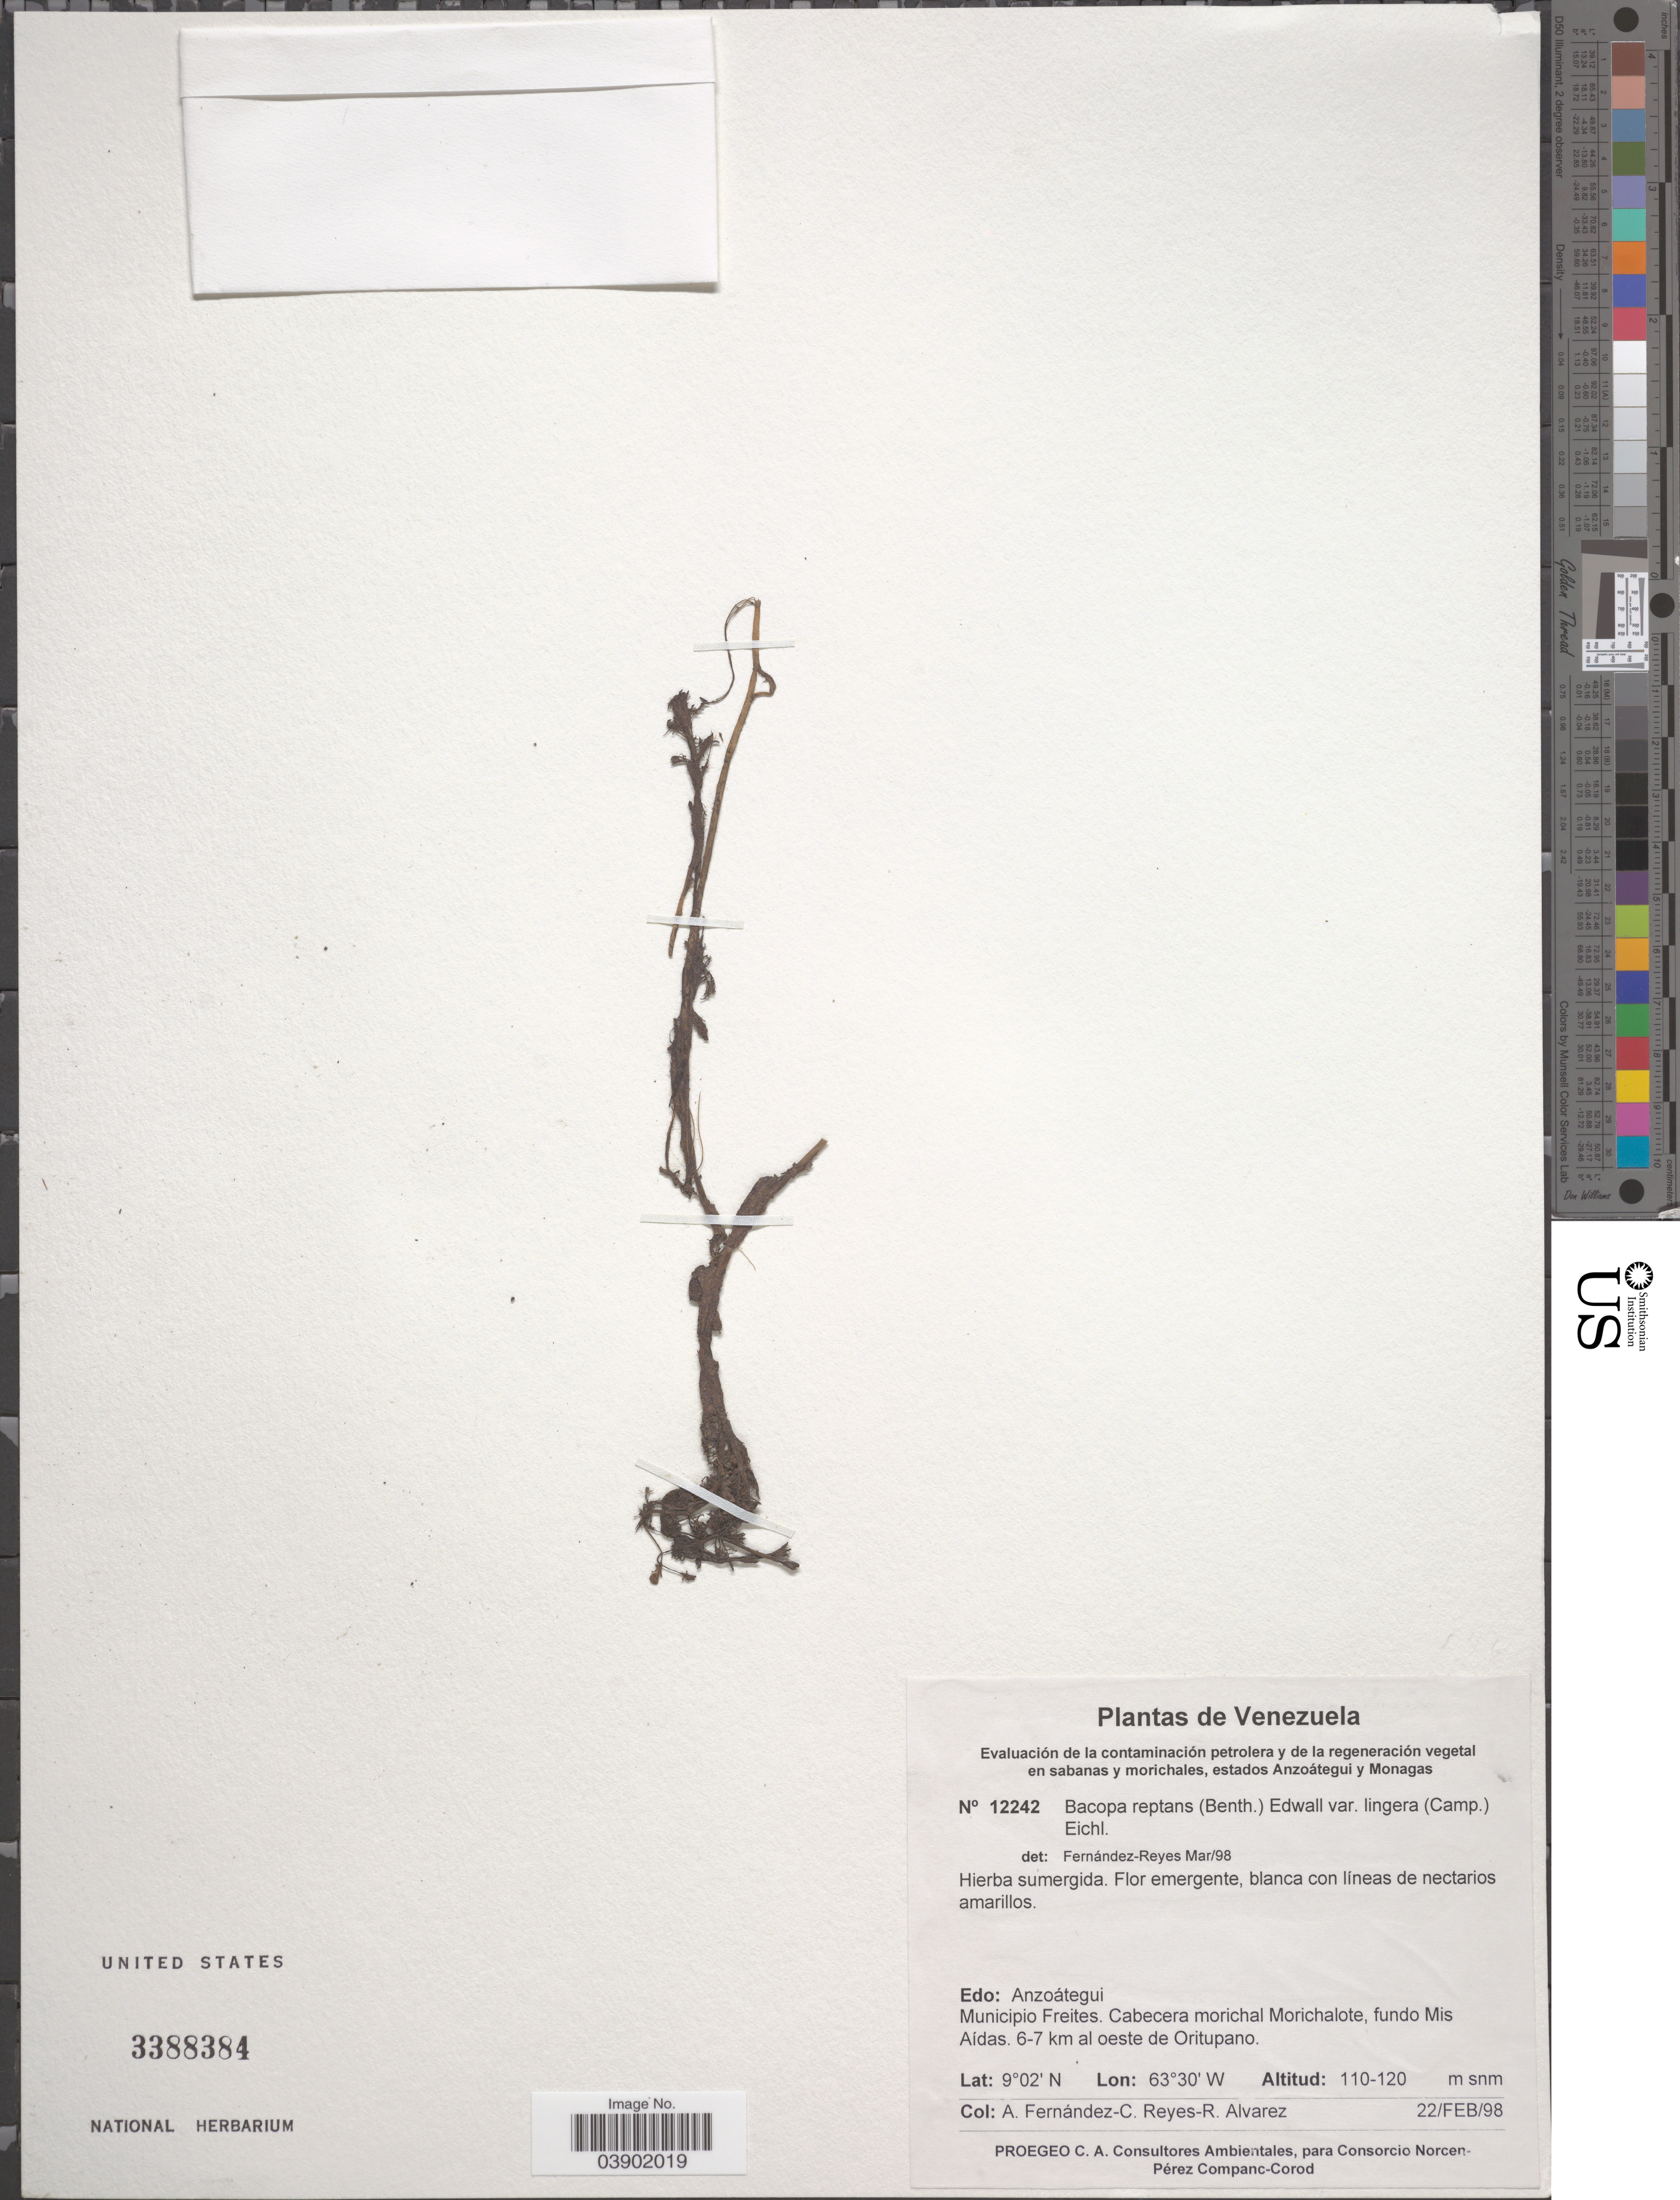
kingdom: Plantae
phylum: Tracheophyta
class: Magnoliopsida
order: Lamiales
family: Plantaginaceae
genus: Bacopa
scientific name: Bacopa reptans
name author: (Benth.) Wettst. ex Edwall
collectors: A. Fernández, C. Reyes & R. Álvarez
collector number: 12242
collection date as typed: Transcribed d/m/y: 22/2/98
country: Venezuela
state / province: Anzoategui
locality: Municipio Freites. Cabecera morichal Morichalote, fundo Mis Aídas. 6-7 km al oeste de Oritupano.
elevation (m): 110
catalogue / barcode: US 3388384